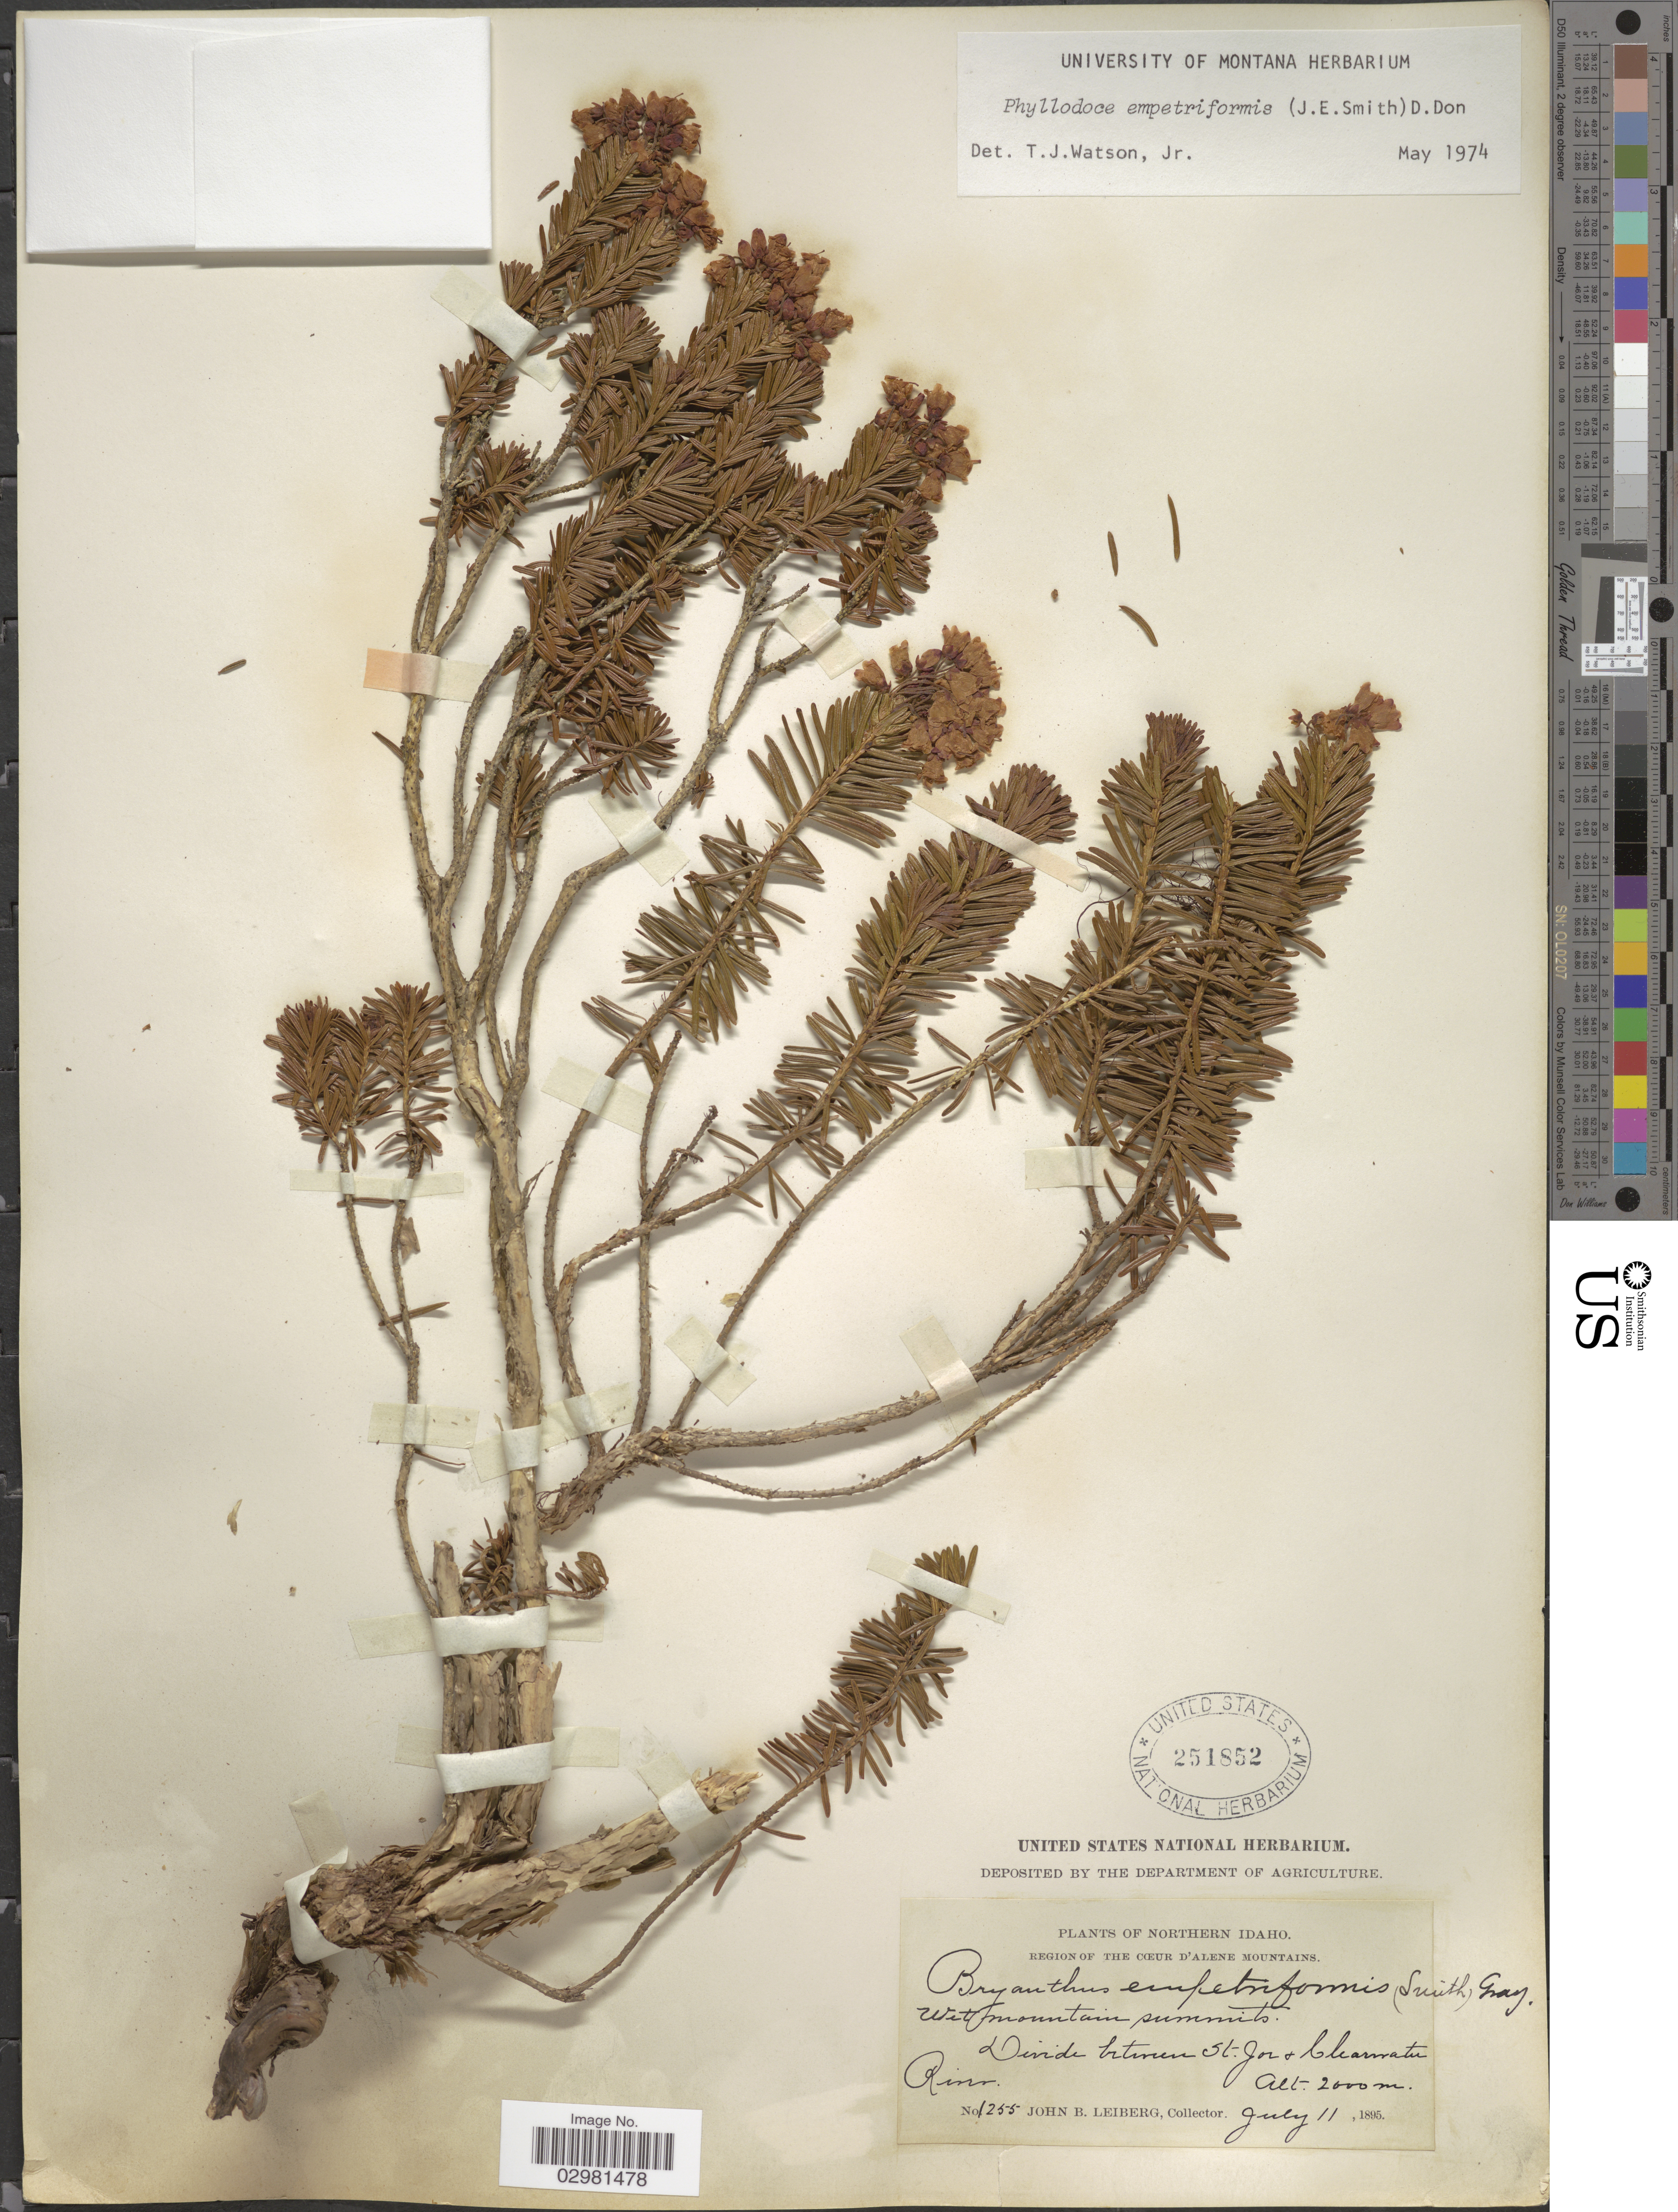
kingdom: Plantae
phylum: Tracheophyta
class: Magnoliopsida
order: Ericales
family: Ericaceae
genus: Phyllodoce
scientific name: Phyllodoce empetiformis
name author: (Small) D. Don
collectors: J. B. Leiberg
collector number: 1255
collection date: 1895-07-11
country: United States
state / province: Idaho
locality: Northern Idaho, Divide between St. Jor & Clearwater River.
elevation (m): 2000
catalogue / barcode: US 251852